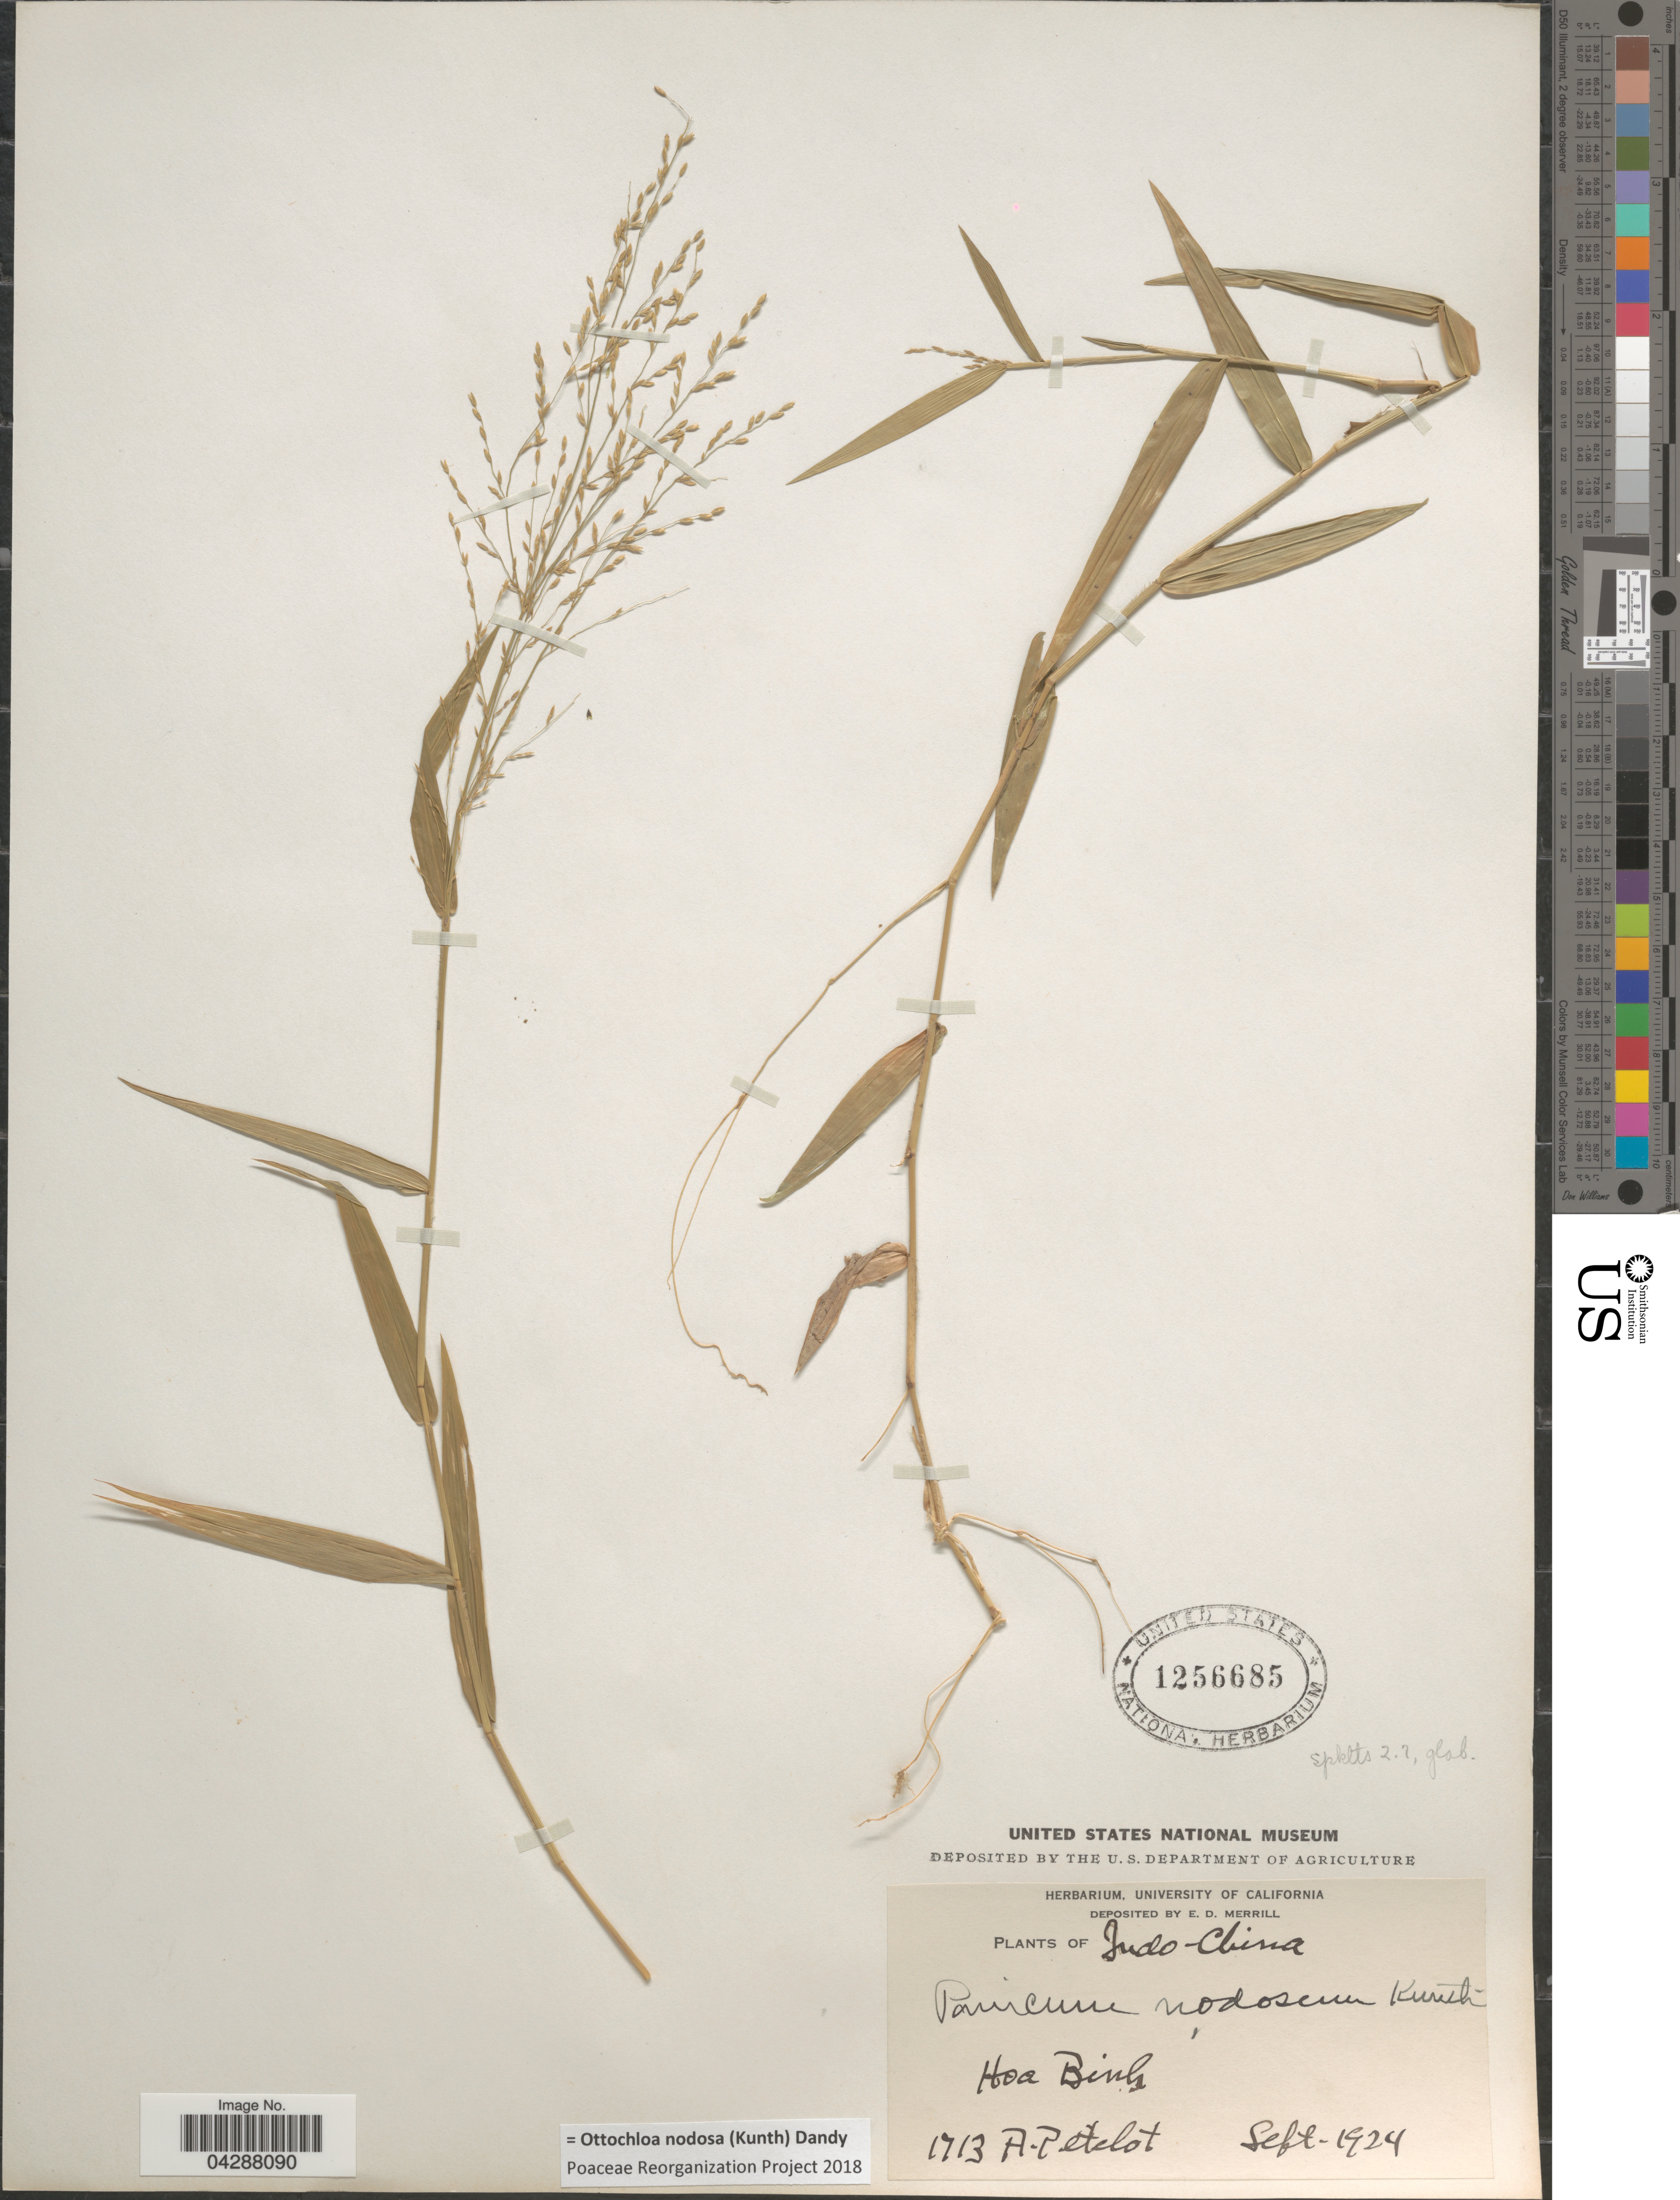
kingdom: Plantae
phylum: Tracheophyta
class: Liliopsida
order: Poales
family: Poaceae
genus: Ottochloa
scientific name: Ottochloa nodosa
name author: (Kunth) Dandy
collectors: A. Petelot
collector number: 1713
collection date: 1924-09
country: Vietnam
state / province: Hoa Binh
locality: Indo-China.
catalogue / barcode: US 1256685